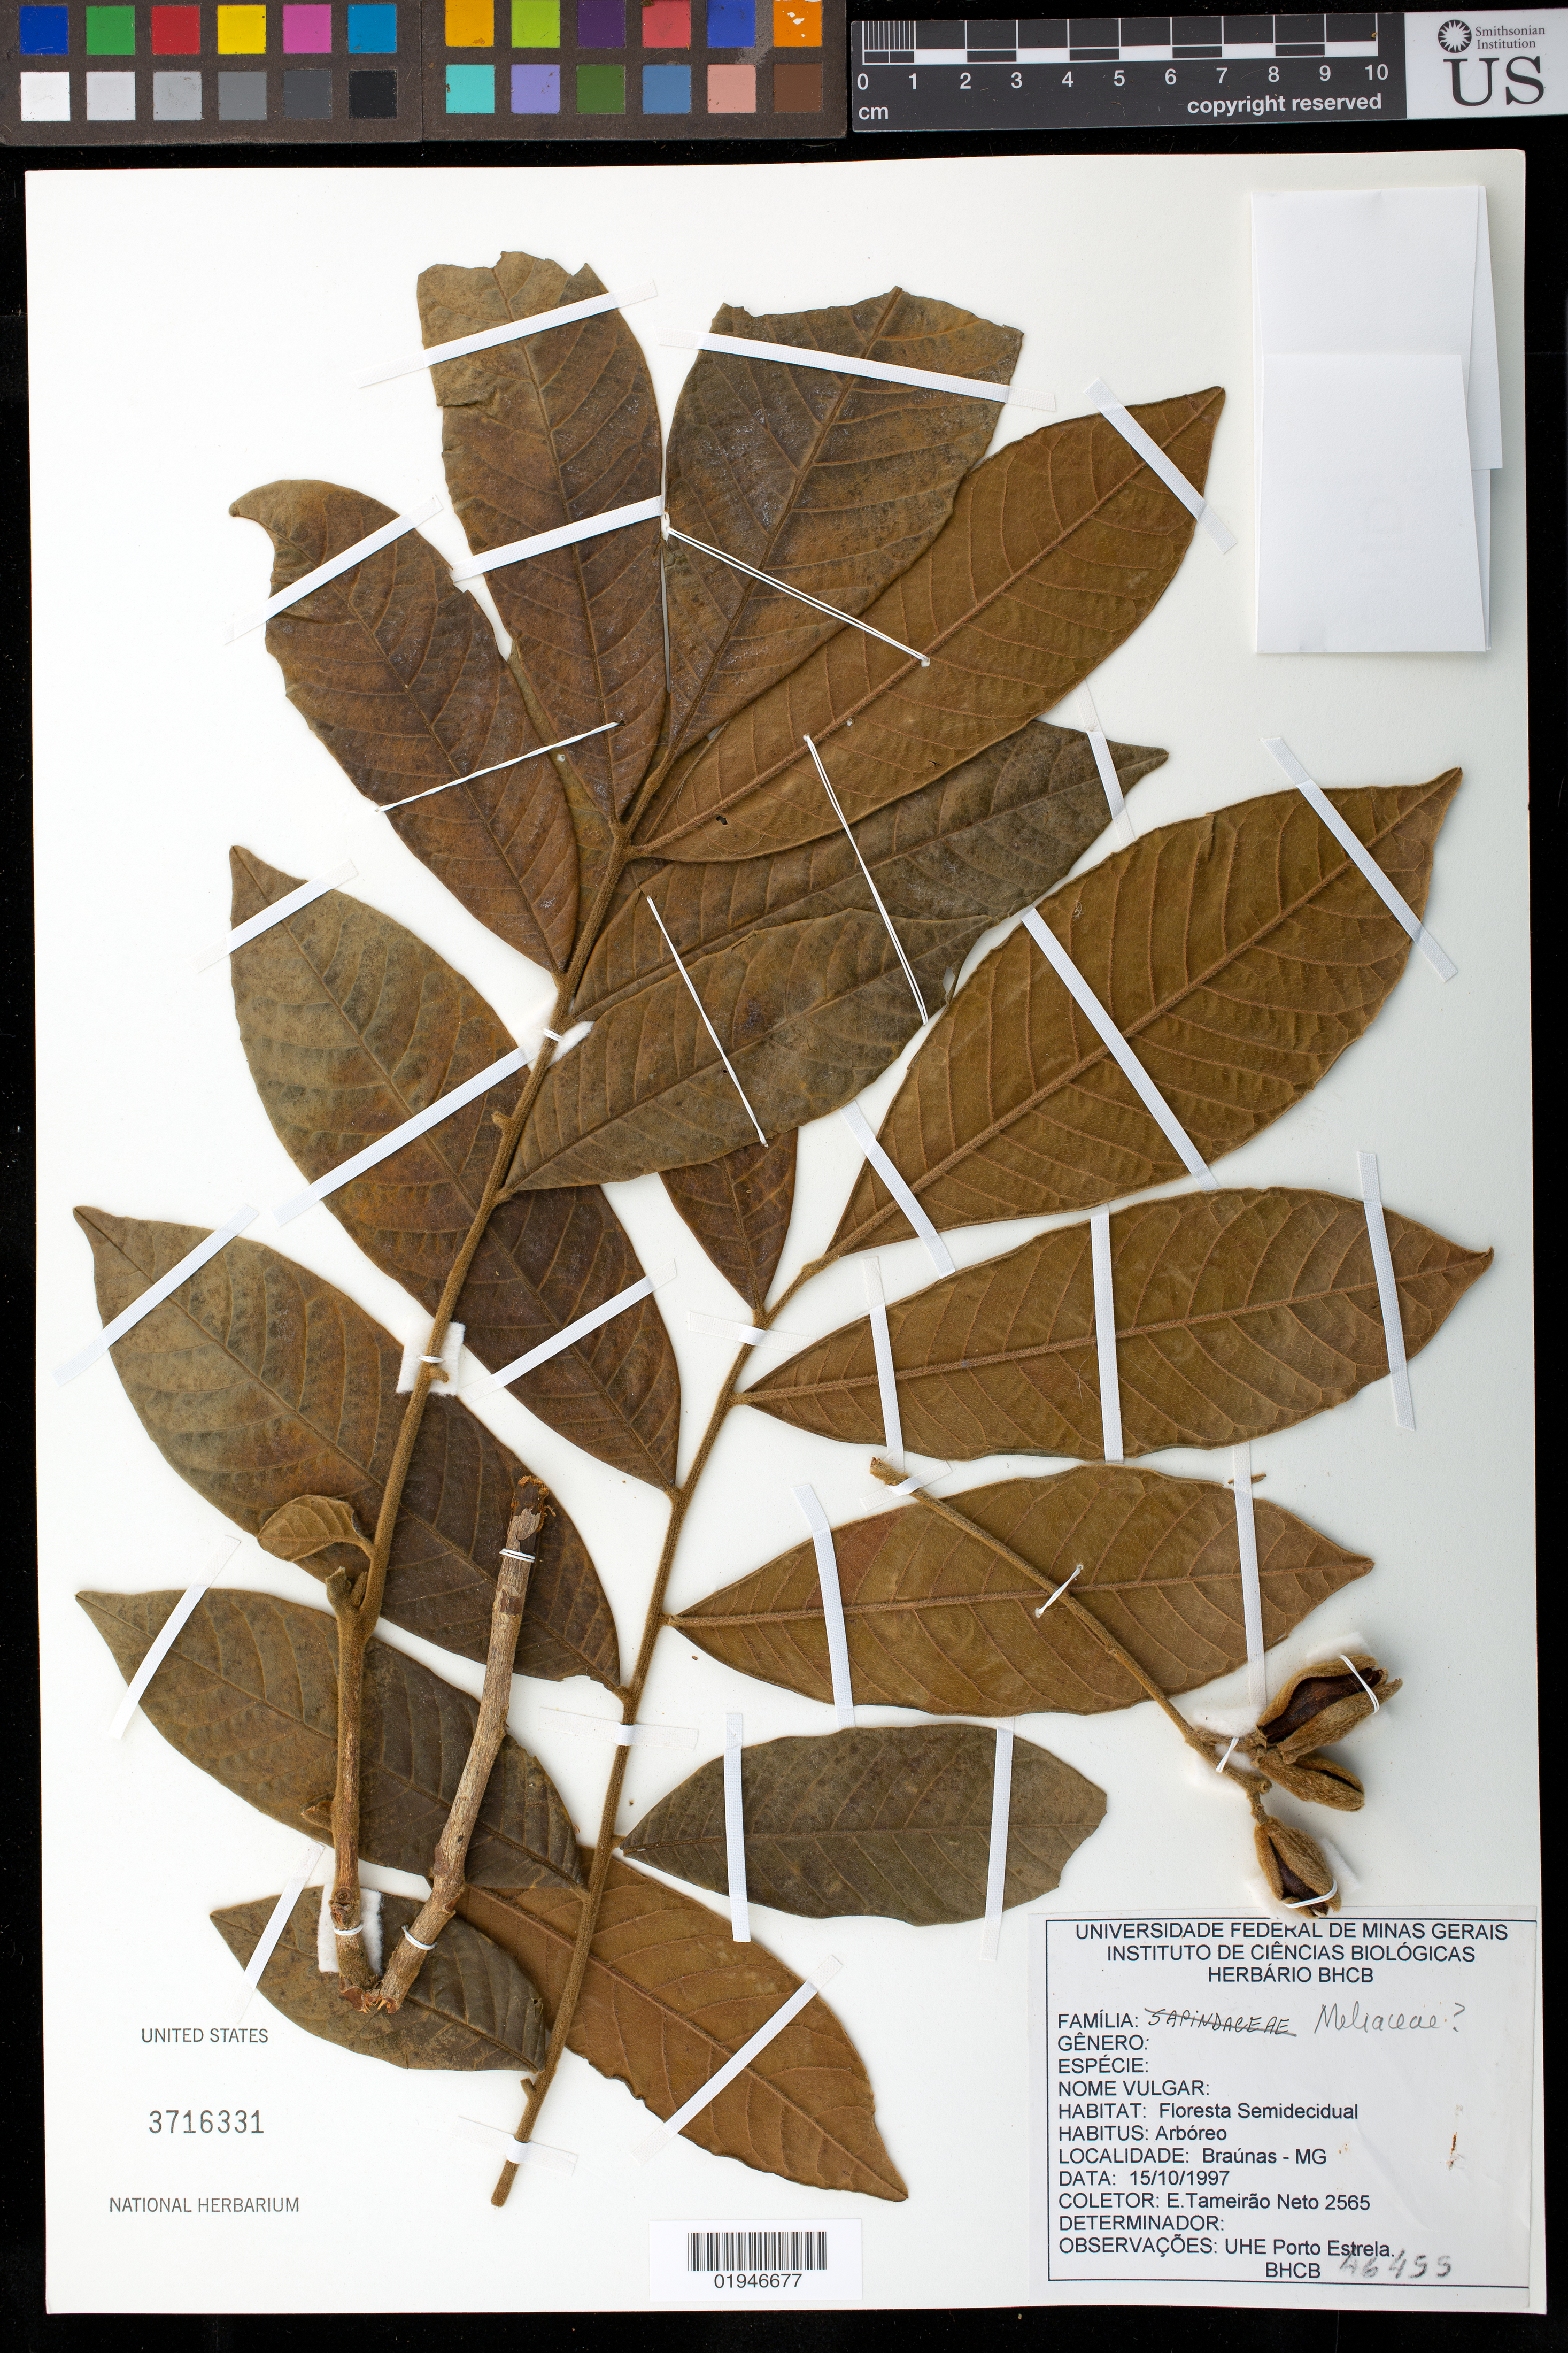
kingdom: Plantae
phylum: Tracheophyta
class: Magnoliopsida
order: Sapindales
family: Meliaceae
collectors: E. Neto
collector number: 2565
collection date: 1997-10-15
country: Brazil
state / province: Minas Gerais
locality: Braúnas - MG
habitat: Floresta semidecidual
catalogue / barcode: US 3716331